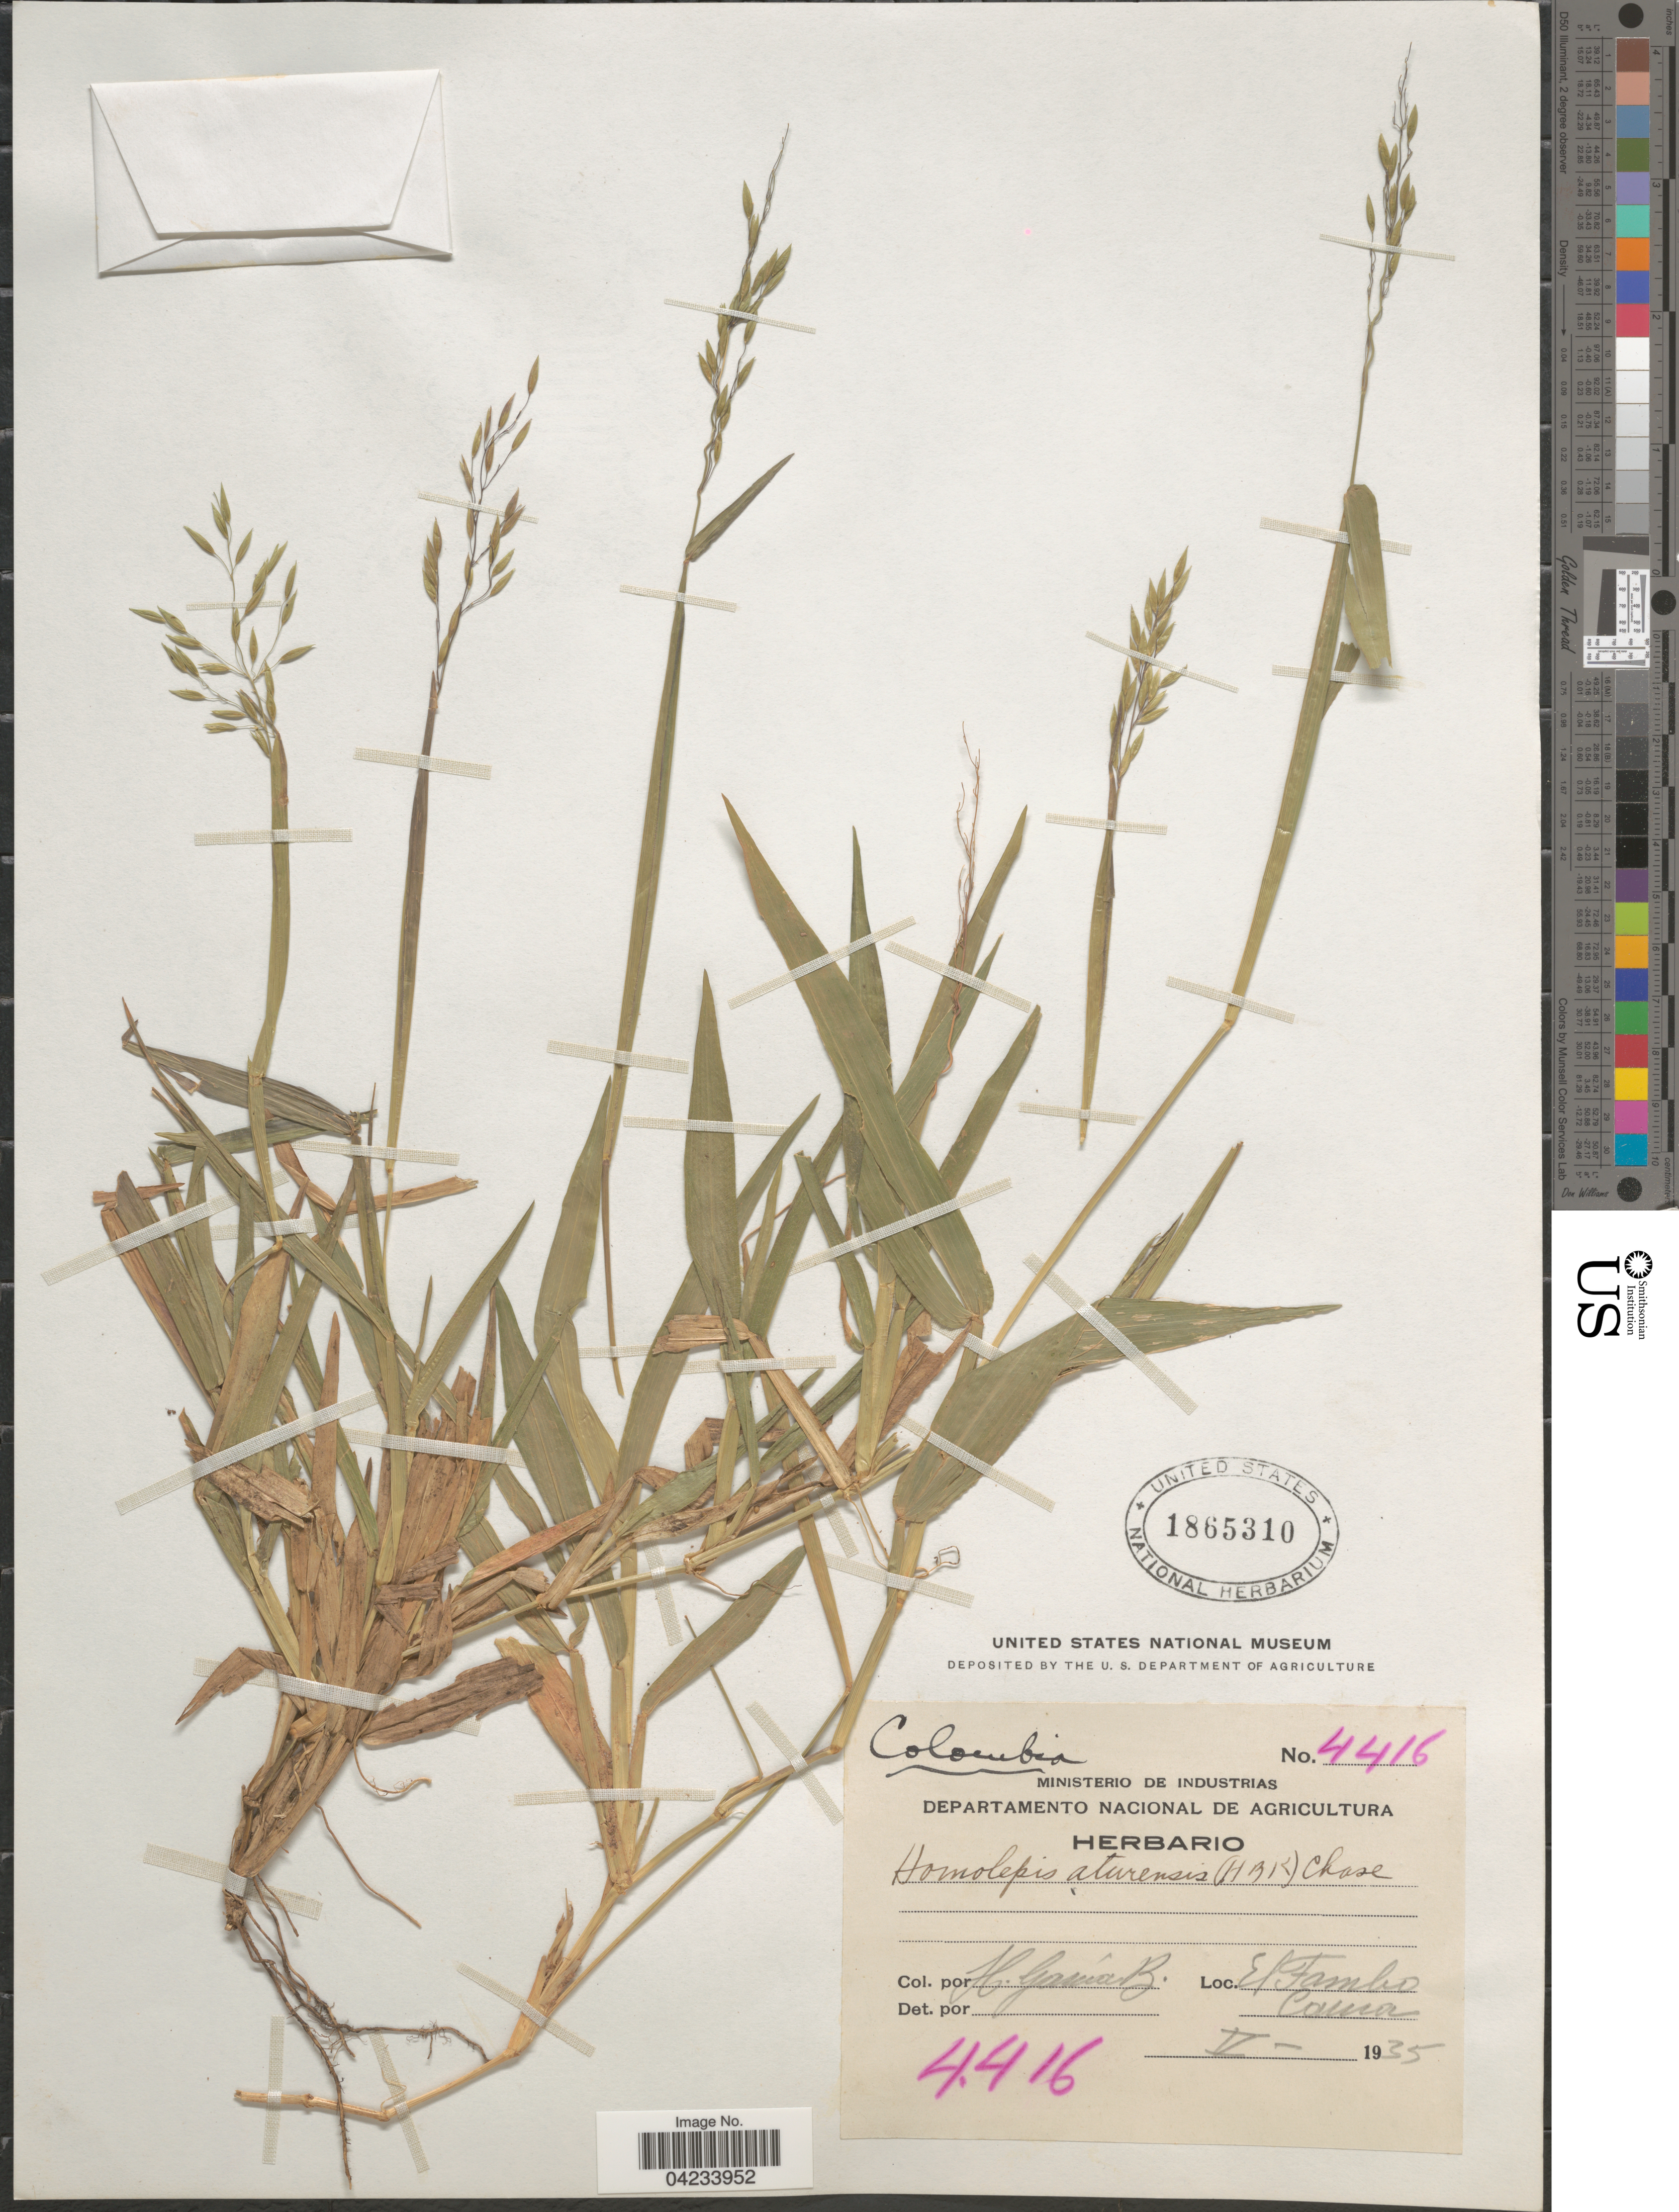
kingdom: Plantae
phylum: Tracheophyta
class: Liliopsida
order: Poales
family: Poaceae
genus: Homolepis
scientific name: Homolepis aturensis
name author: (Kunth) Chase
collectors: H. García B.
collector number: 4416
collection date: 1935-05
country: Colombia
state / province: Cauca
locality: El Tambo.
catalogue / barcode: US 1865310